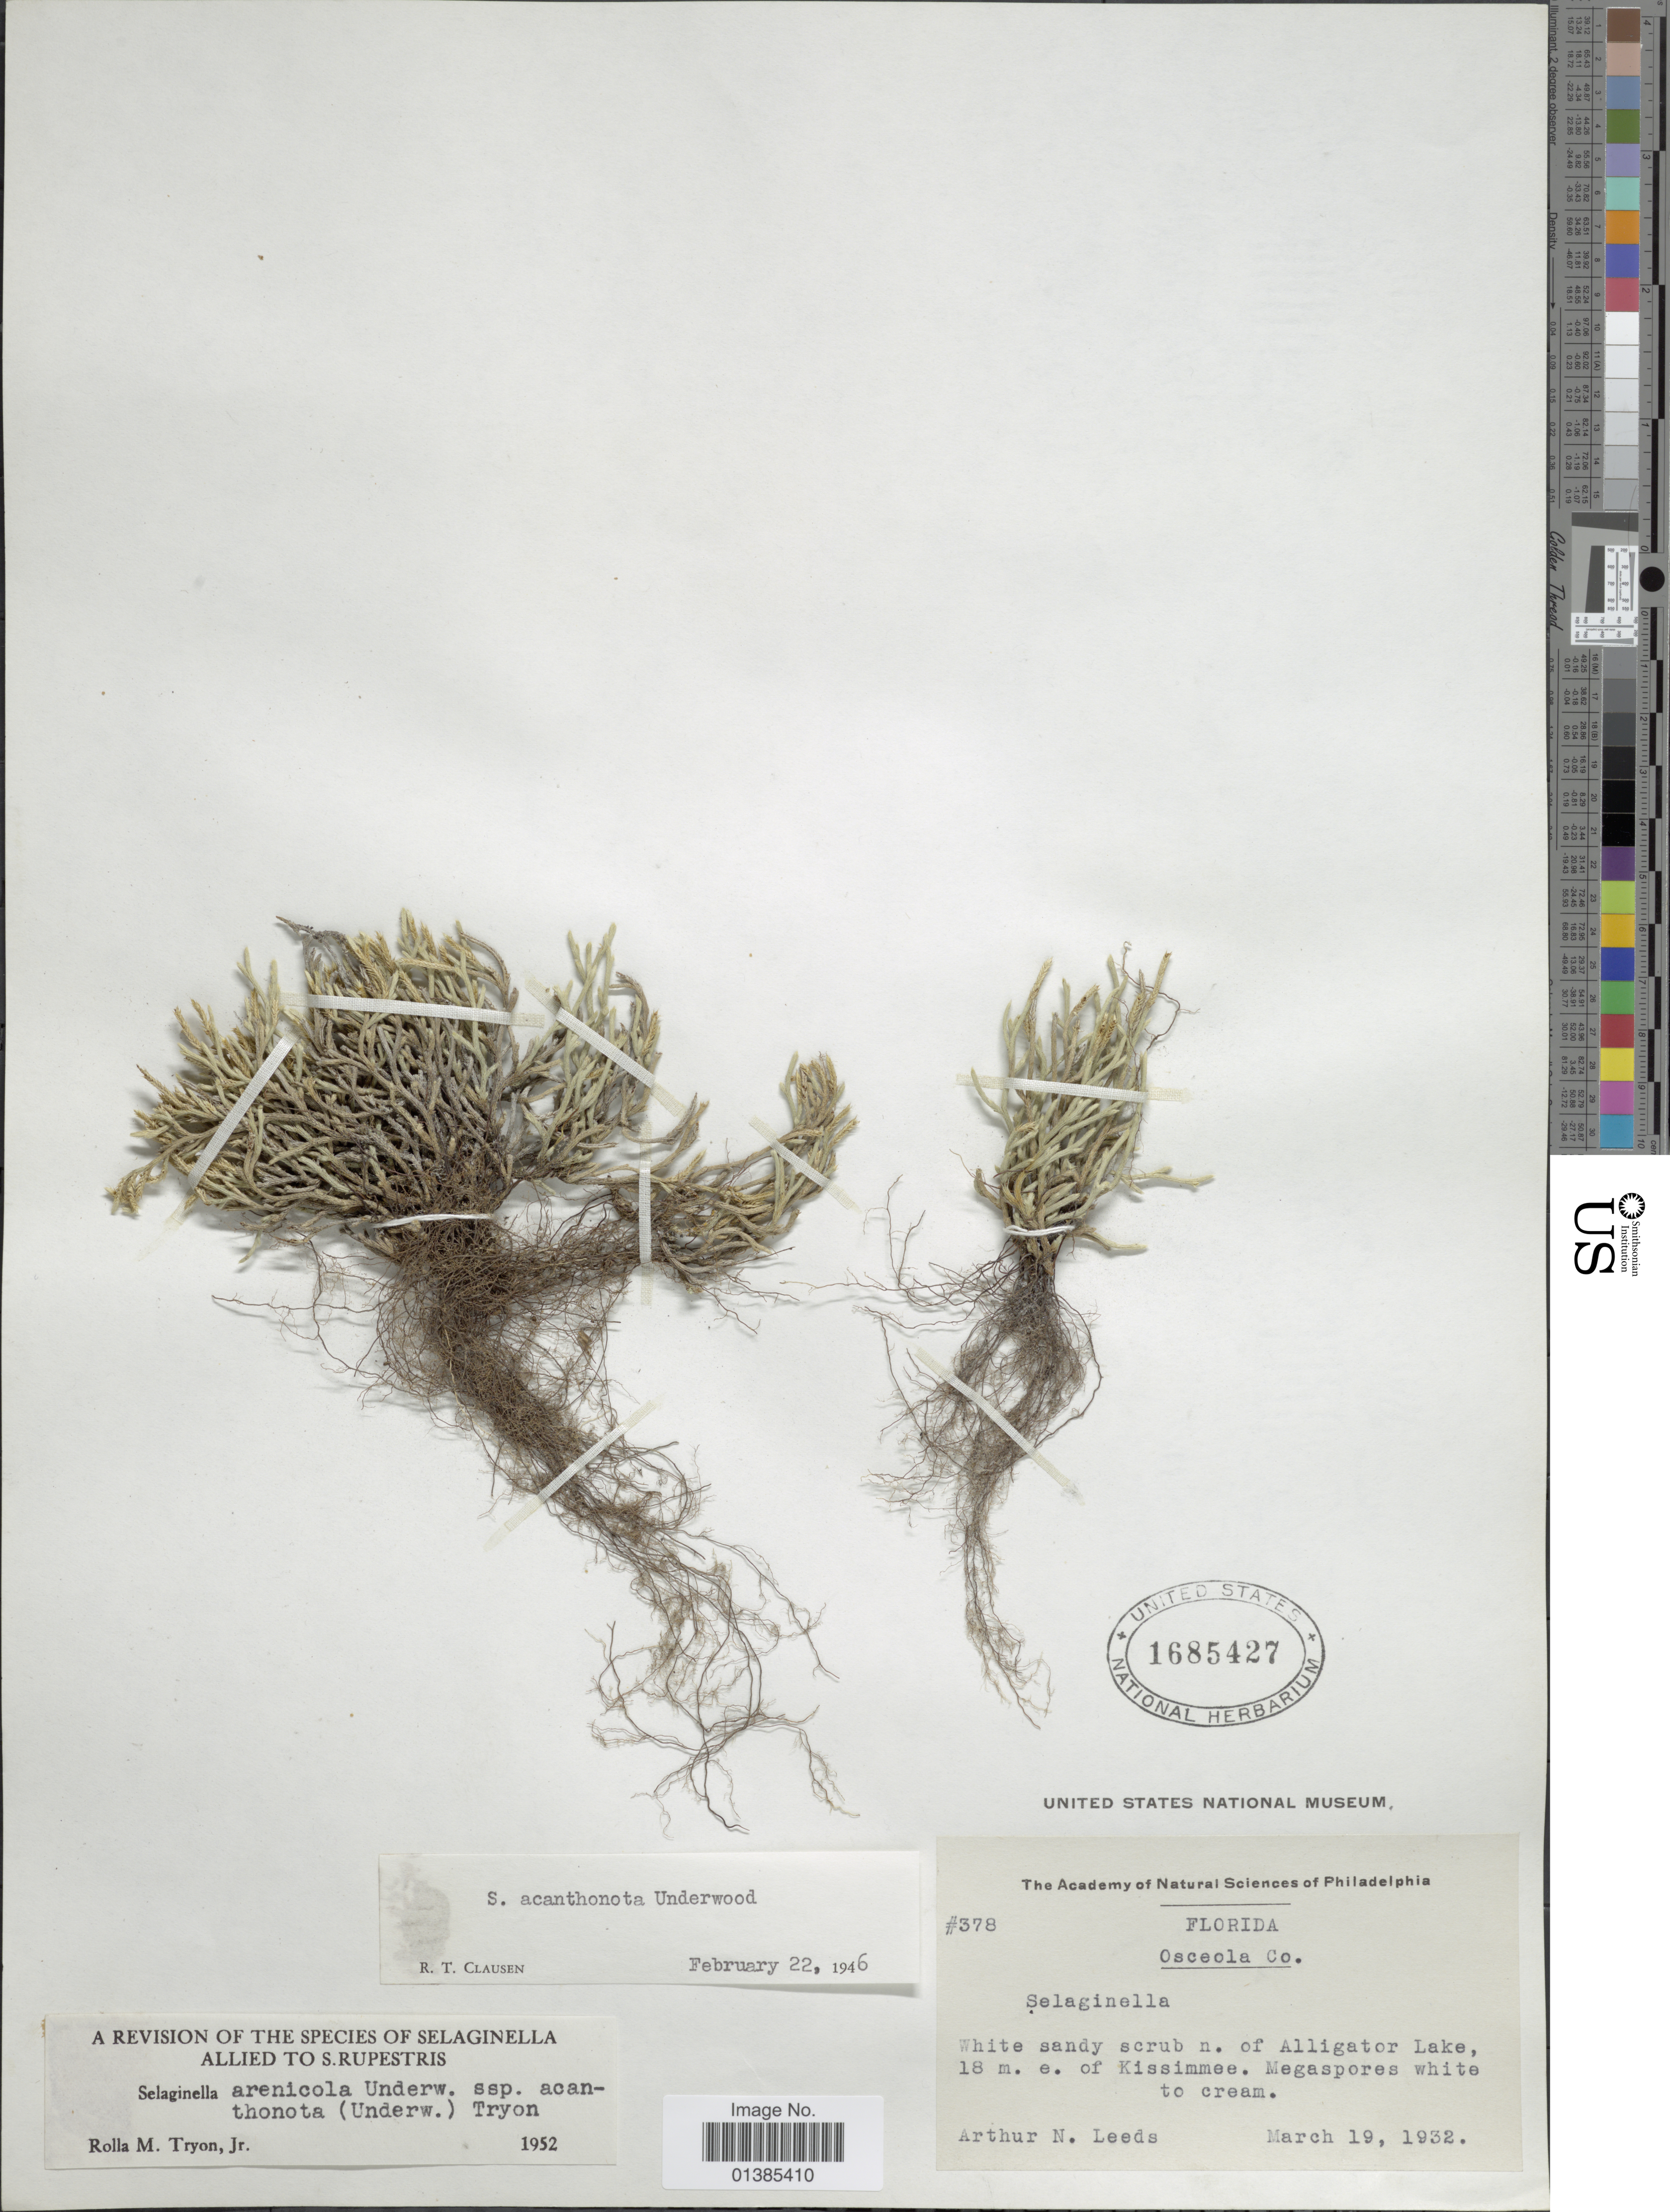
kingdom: Plantae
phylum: Tracheophyta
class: Lycopodiopsida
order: Selaginellales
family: Selaginellaceae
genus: Selaginella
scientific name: Selaginella arenicola subsp. acanthonota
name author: (Underw.) R.M. Tryon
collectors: A. N. Leeds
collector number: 378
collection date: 1932-03-19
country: United States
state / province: Florida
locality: Osceola Co. N. of Alligator Lake, 18 m. e. of Kissimmee.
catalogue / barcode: US 1685427